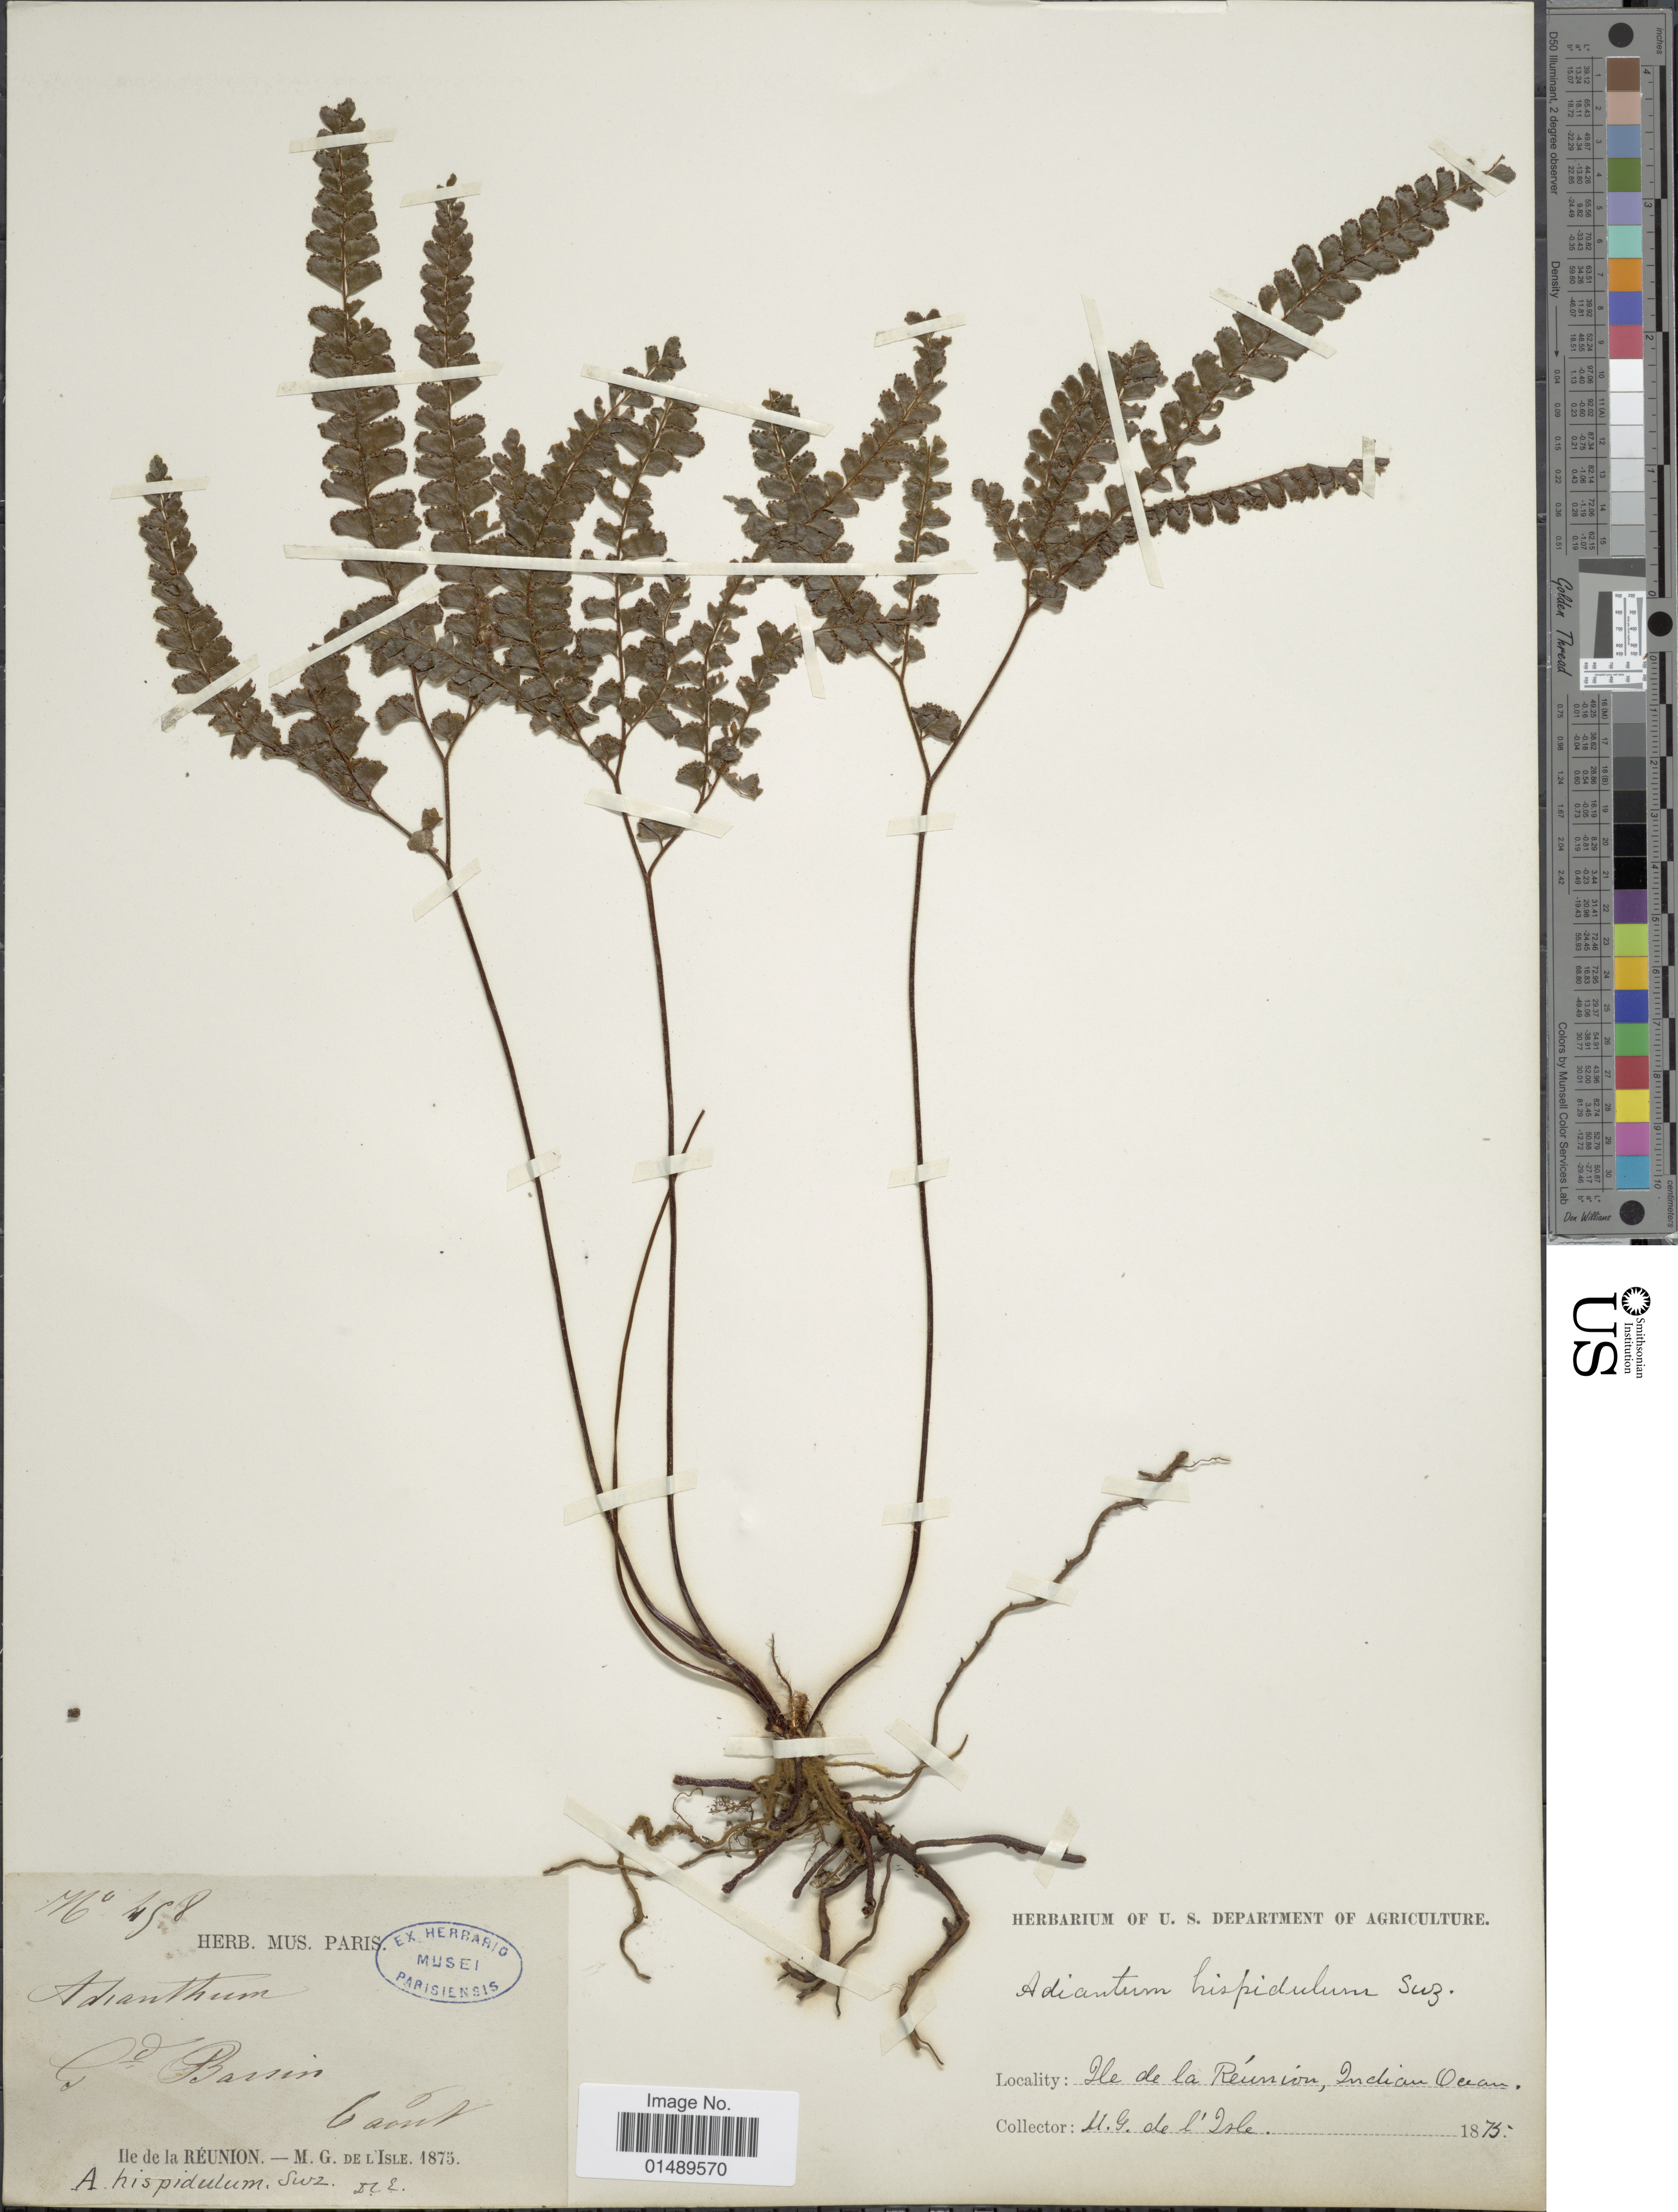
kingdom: Plantae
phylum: Tracheophyta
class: Polypodiopsida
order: Polypodiales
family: Pteridaceae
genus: Adiantum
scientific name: Adiantum hispidulum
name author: Sw.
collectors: M. Delisle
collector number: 498*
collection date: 1875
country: Reunion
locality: He de la Reunion, Indian Ocean, Gd. Bassin [interpreted]